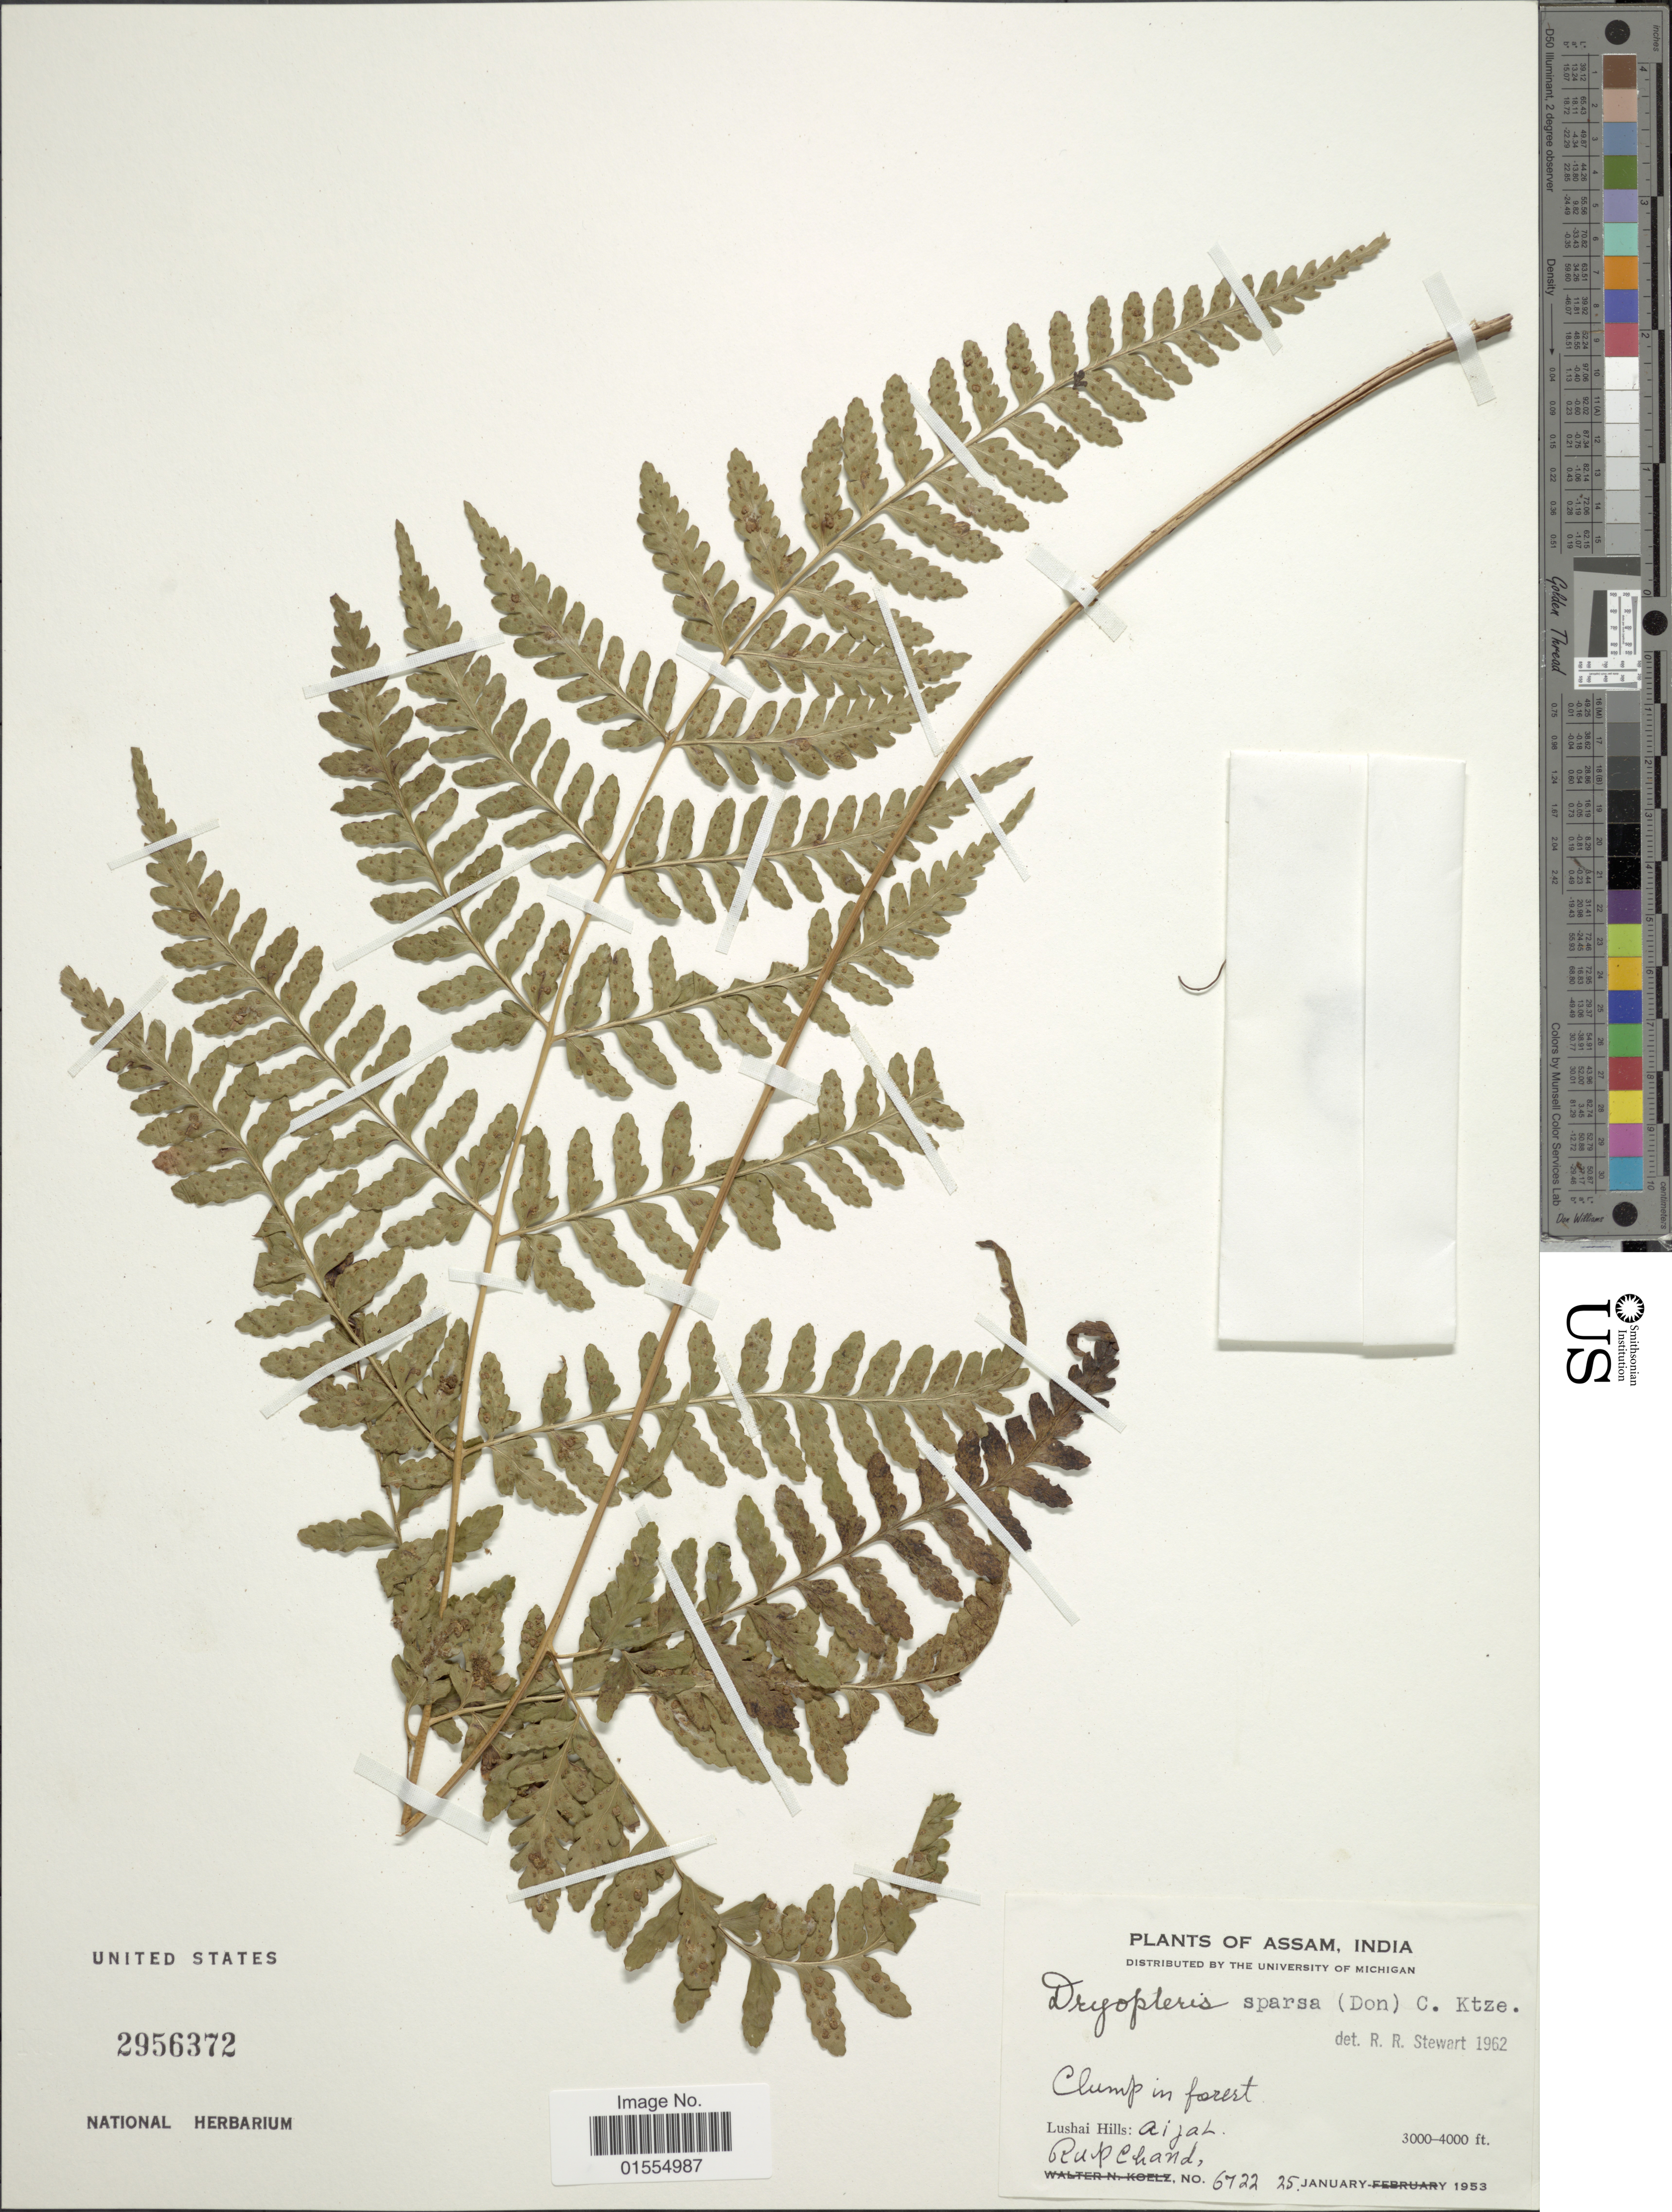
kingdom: Plantae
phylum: Tracheophyta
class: Polypodiopsida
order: Polypodiales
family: Dryopteridaceae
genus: Dryopteris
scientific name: Dryopteris sparsa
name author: (D. Don) Kuntze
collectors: R. Chand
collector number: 6722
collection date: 1953-01-25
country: India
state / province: Assam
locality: Assam, India, Lushai Hills: Aijah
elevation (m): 914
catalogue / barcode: US 2956372